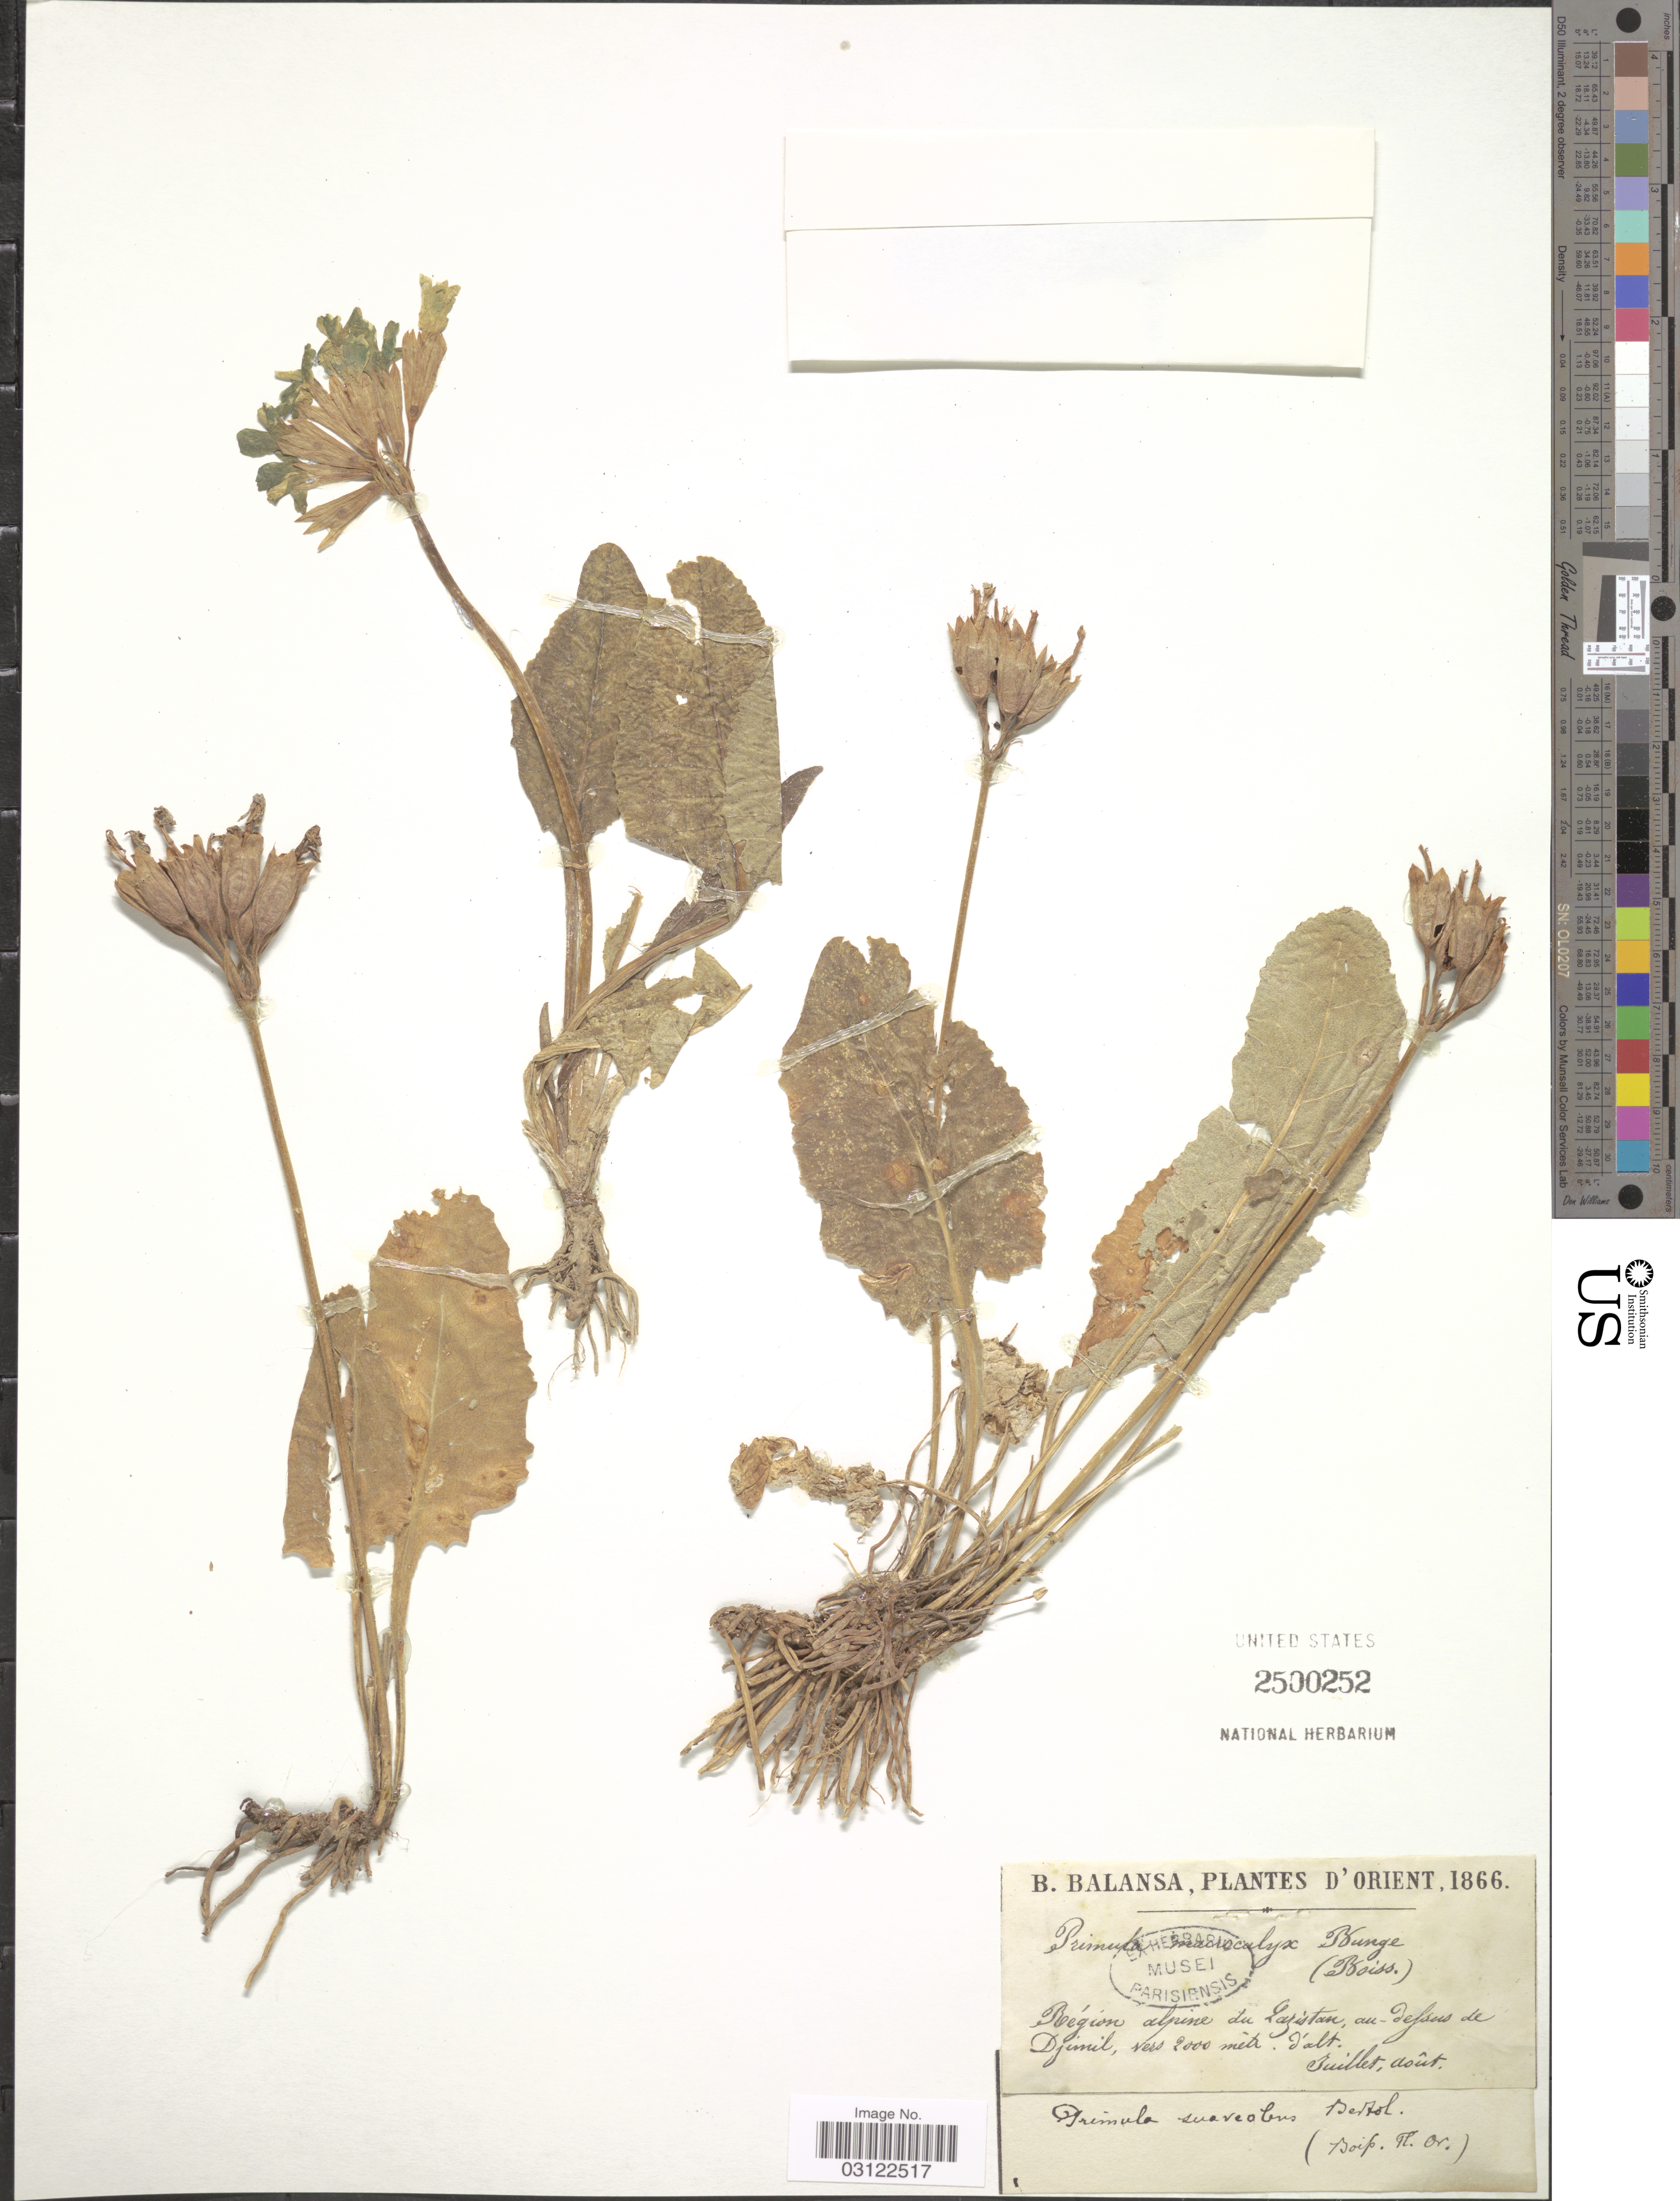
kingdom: Plantae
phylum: Tracheophyta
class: Magnoliopsida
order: Ericales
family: Primulaceae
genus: Primula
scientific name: Primula suaveolens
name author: Bertol.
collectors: B. Balansa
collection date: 1866-07/1866-08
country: Turkey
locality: D'Orient. Région alpine du Laristan au-dessus de Djimil.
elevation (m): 2000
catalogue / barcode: US 2500252